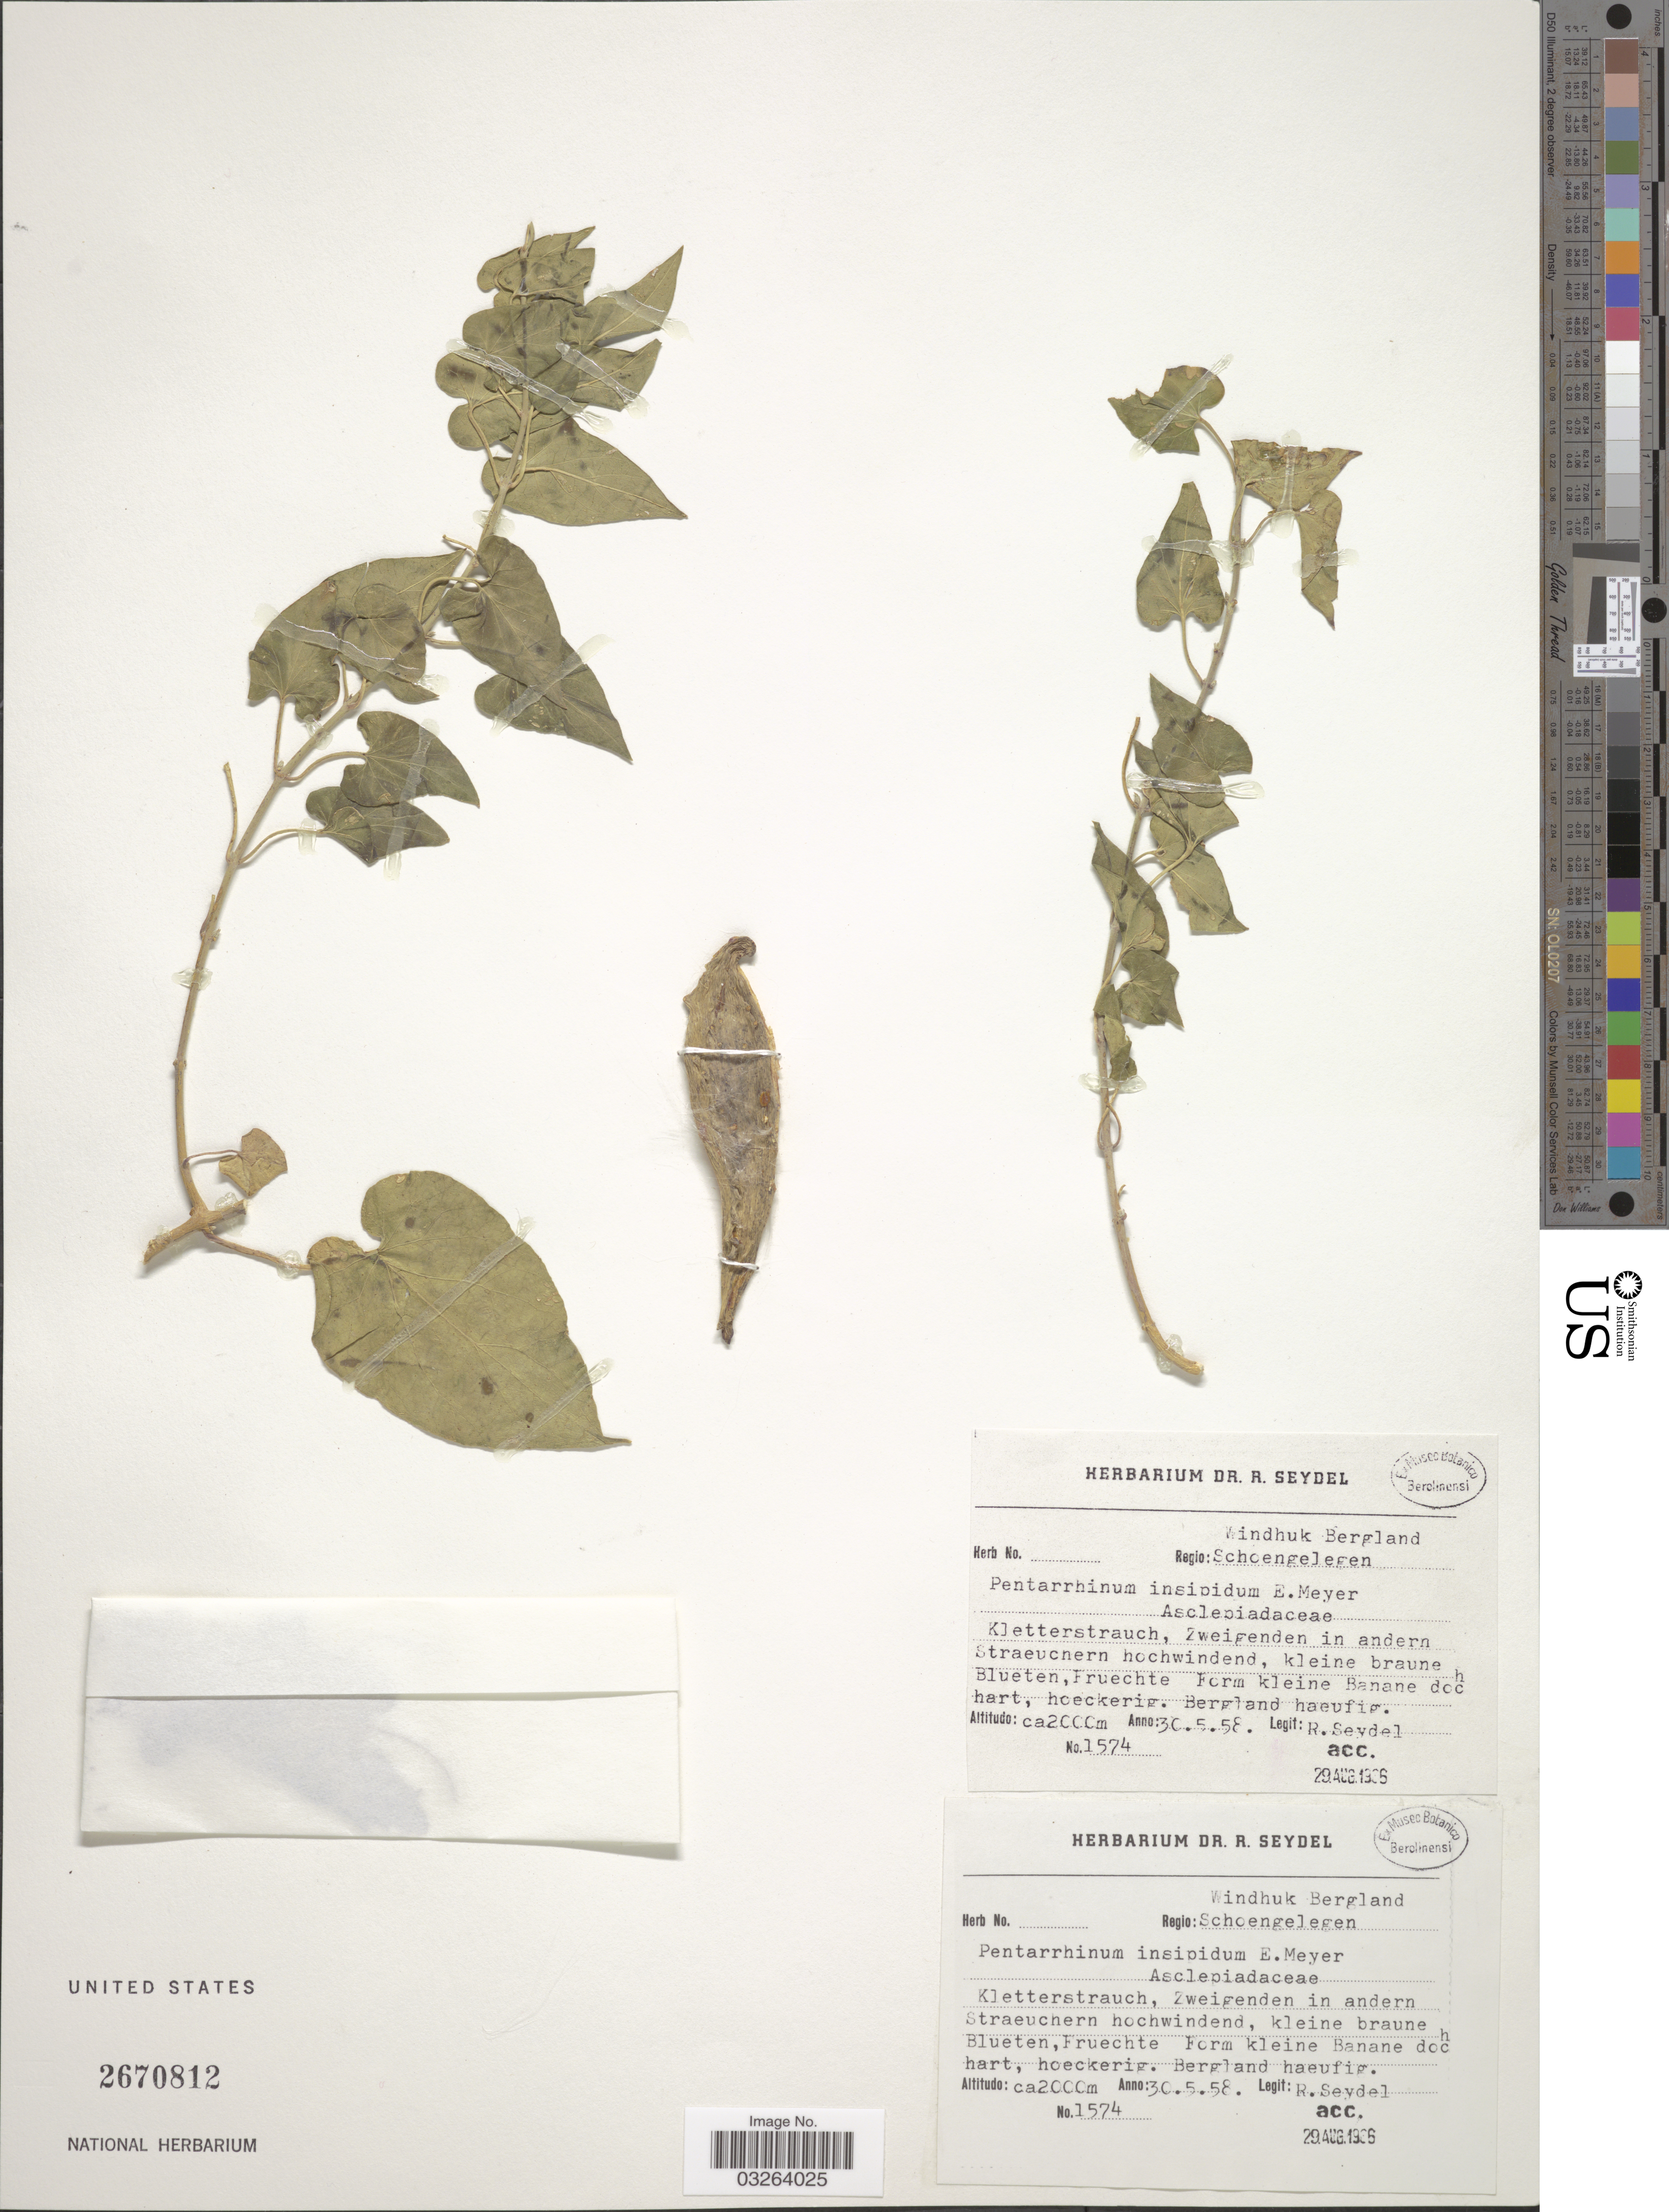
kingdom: Plantae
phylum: Tracheophyta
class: Magnoliopsida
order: Gentianales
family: Apocynaceae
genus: Pentarrhinum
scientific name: Pentarrhinum insipidum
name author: E. Mey.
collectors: R. Seydel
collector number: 1574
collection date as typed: Transcribed d/m/y: 30/5/58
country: Namibia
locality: Regio: Windhoek Bergland, Schoengelegen.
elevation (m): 2000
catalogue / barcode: US 2670812